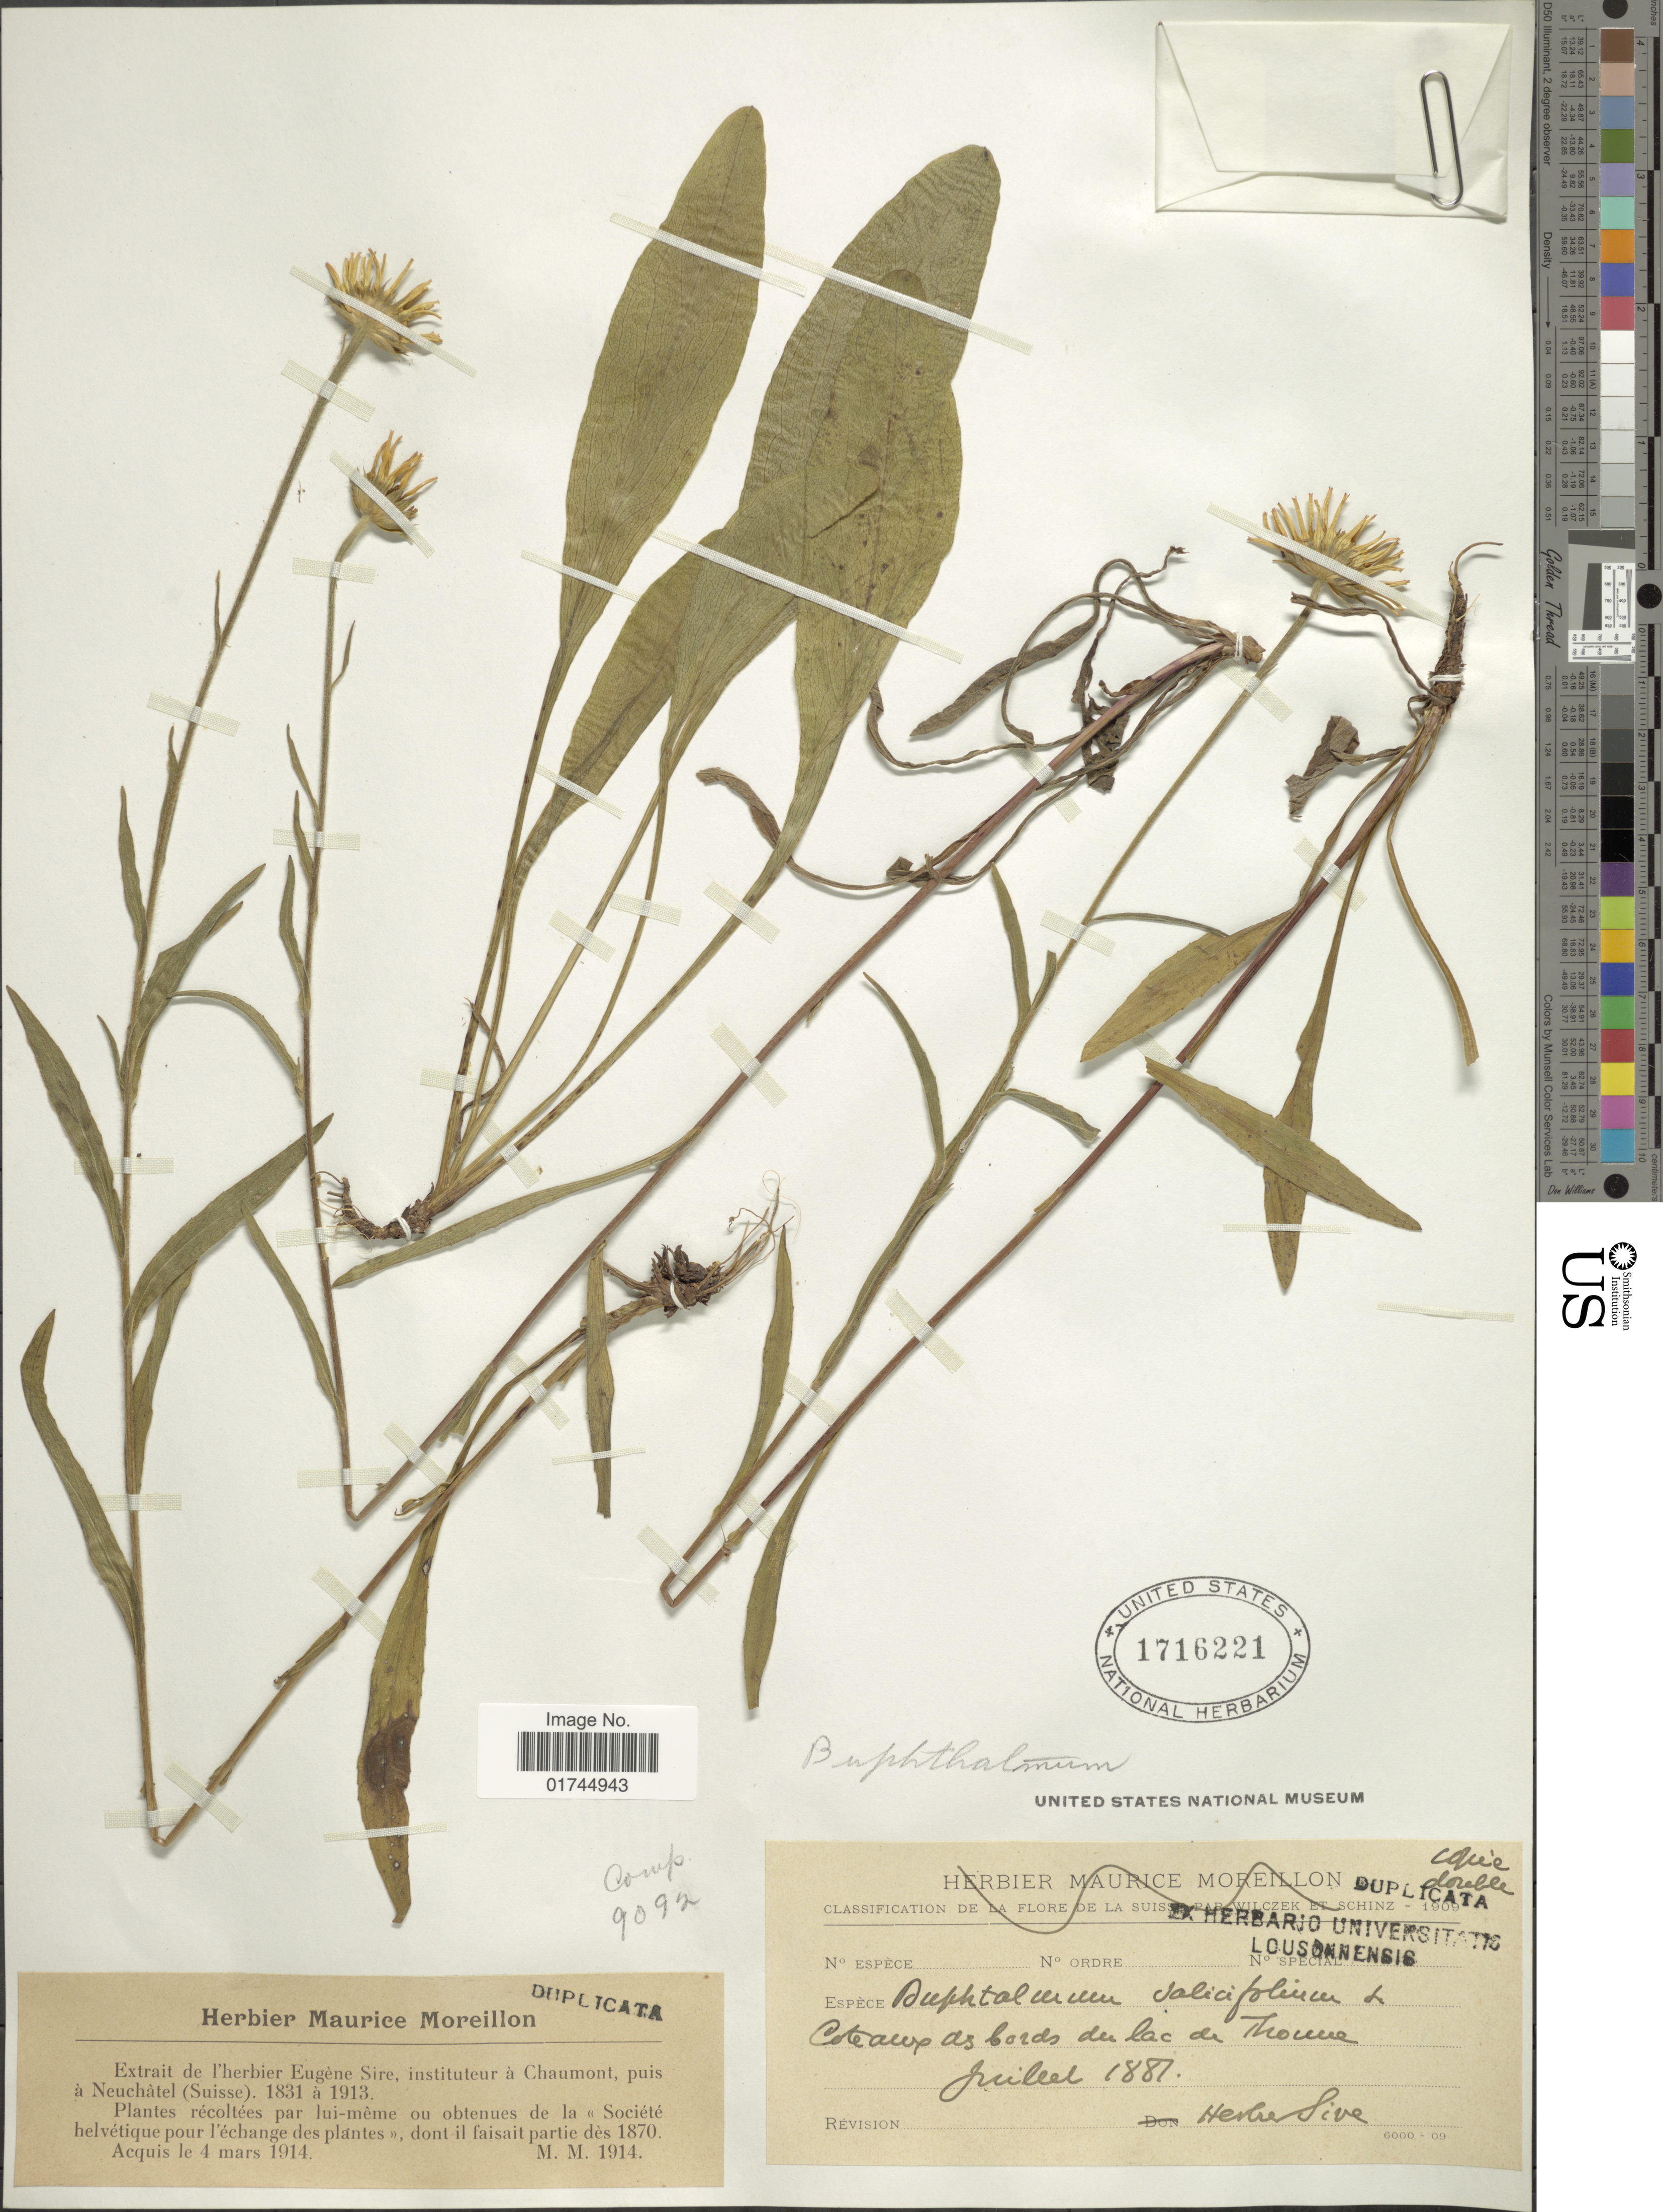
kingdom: Plantae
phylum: Tracheophyta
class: Magnoliopsida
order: Asterales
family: Asteraceae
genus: Buphthalmum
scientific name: Buphthalmum salicifolium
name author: L.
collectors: M. Moreillon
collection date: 1914-03-04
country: Switzerland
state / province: Bern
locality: Societe helvetique pour l'echange des plantes.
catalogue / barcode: US 1716221